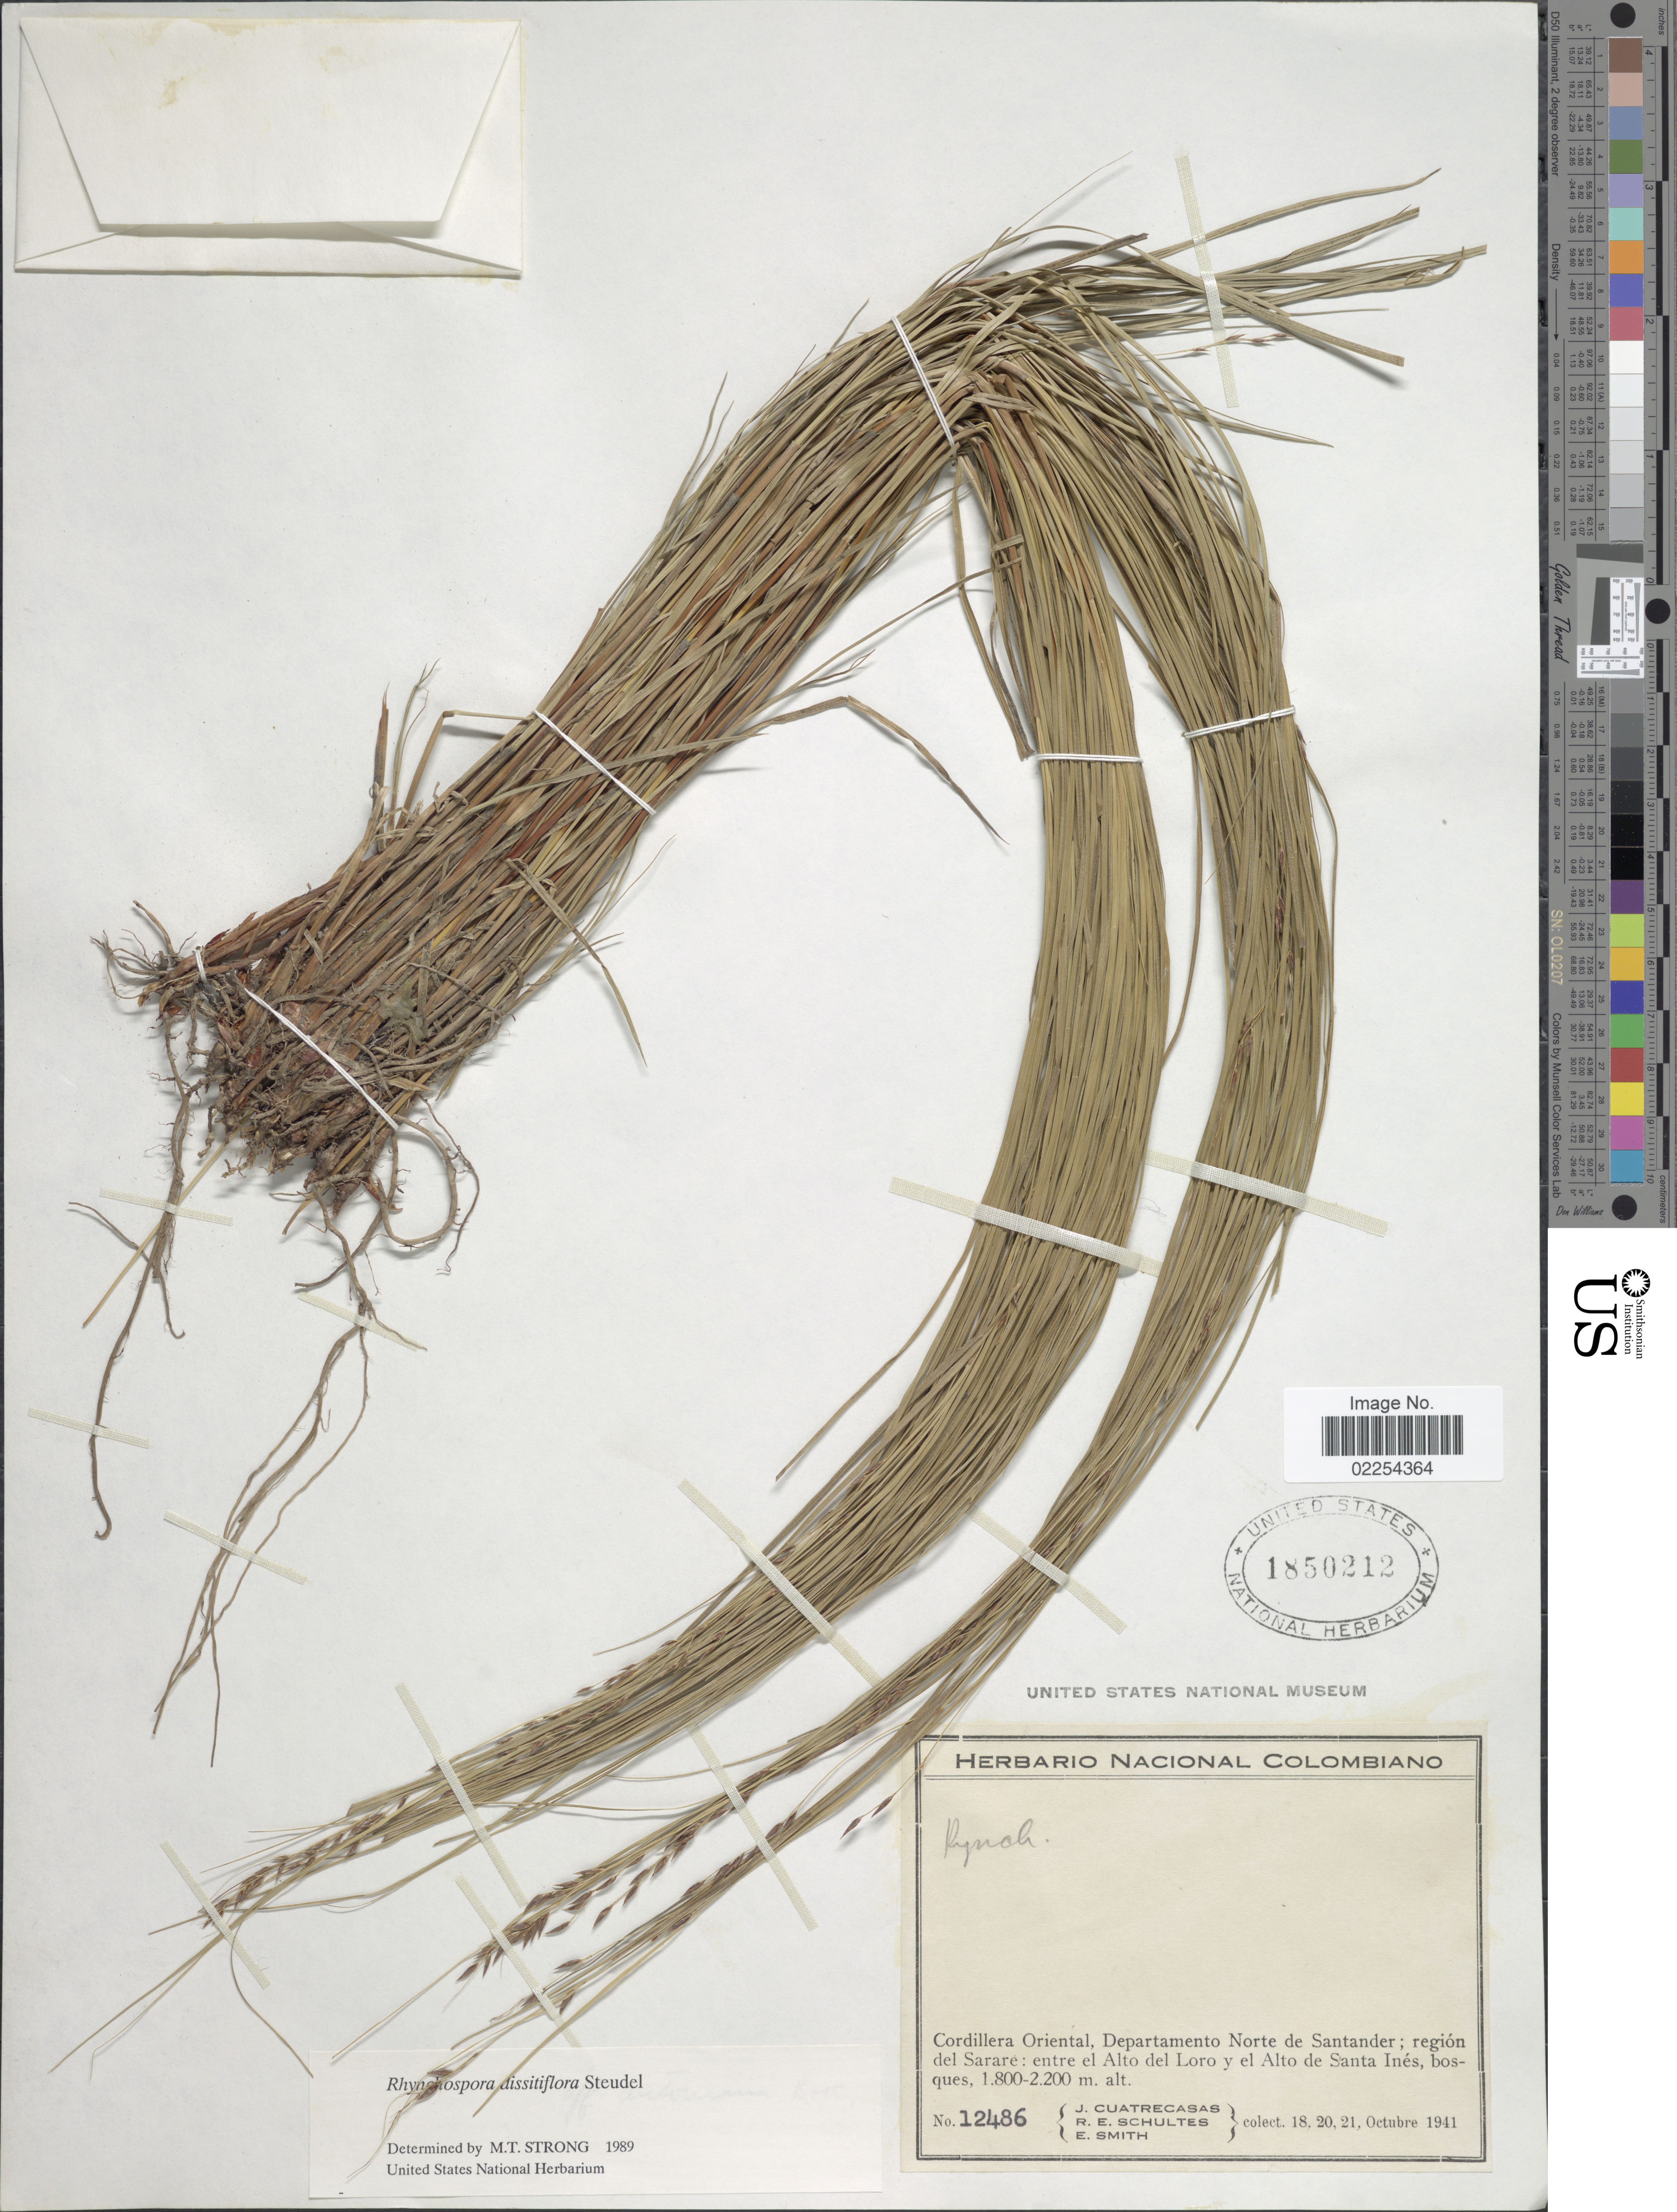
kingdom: Plantae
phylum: Tracheophyta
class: Liliopsida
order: Poales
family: Cyperaceae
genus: Rhynchospora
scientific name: Rhynchospora dissitiflora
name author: Steud. ex Boeckeler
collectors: J. Cuatrecasas, R. E. Schultes & E. Smith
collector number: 12486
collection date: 1941-10-18/1941-10-21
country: Colombia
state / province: Norte de Santander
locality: Cordillera Oriental, Departamento Norte de Santander; región del Sarare: entre el Alto del Loro y el Alto de Santa Inés, bosques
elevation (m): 1800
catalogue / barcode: US 1850212